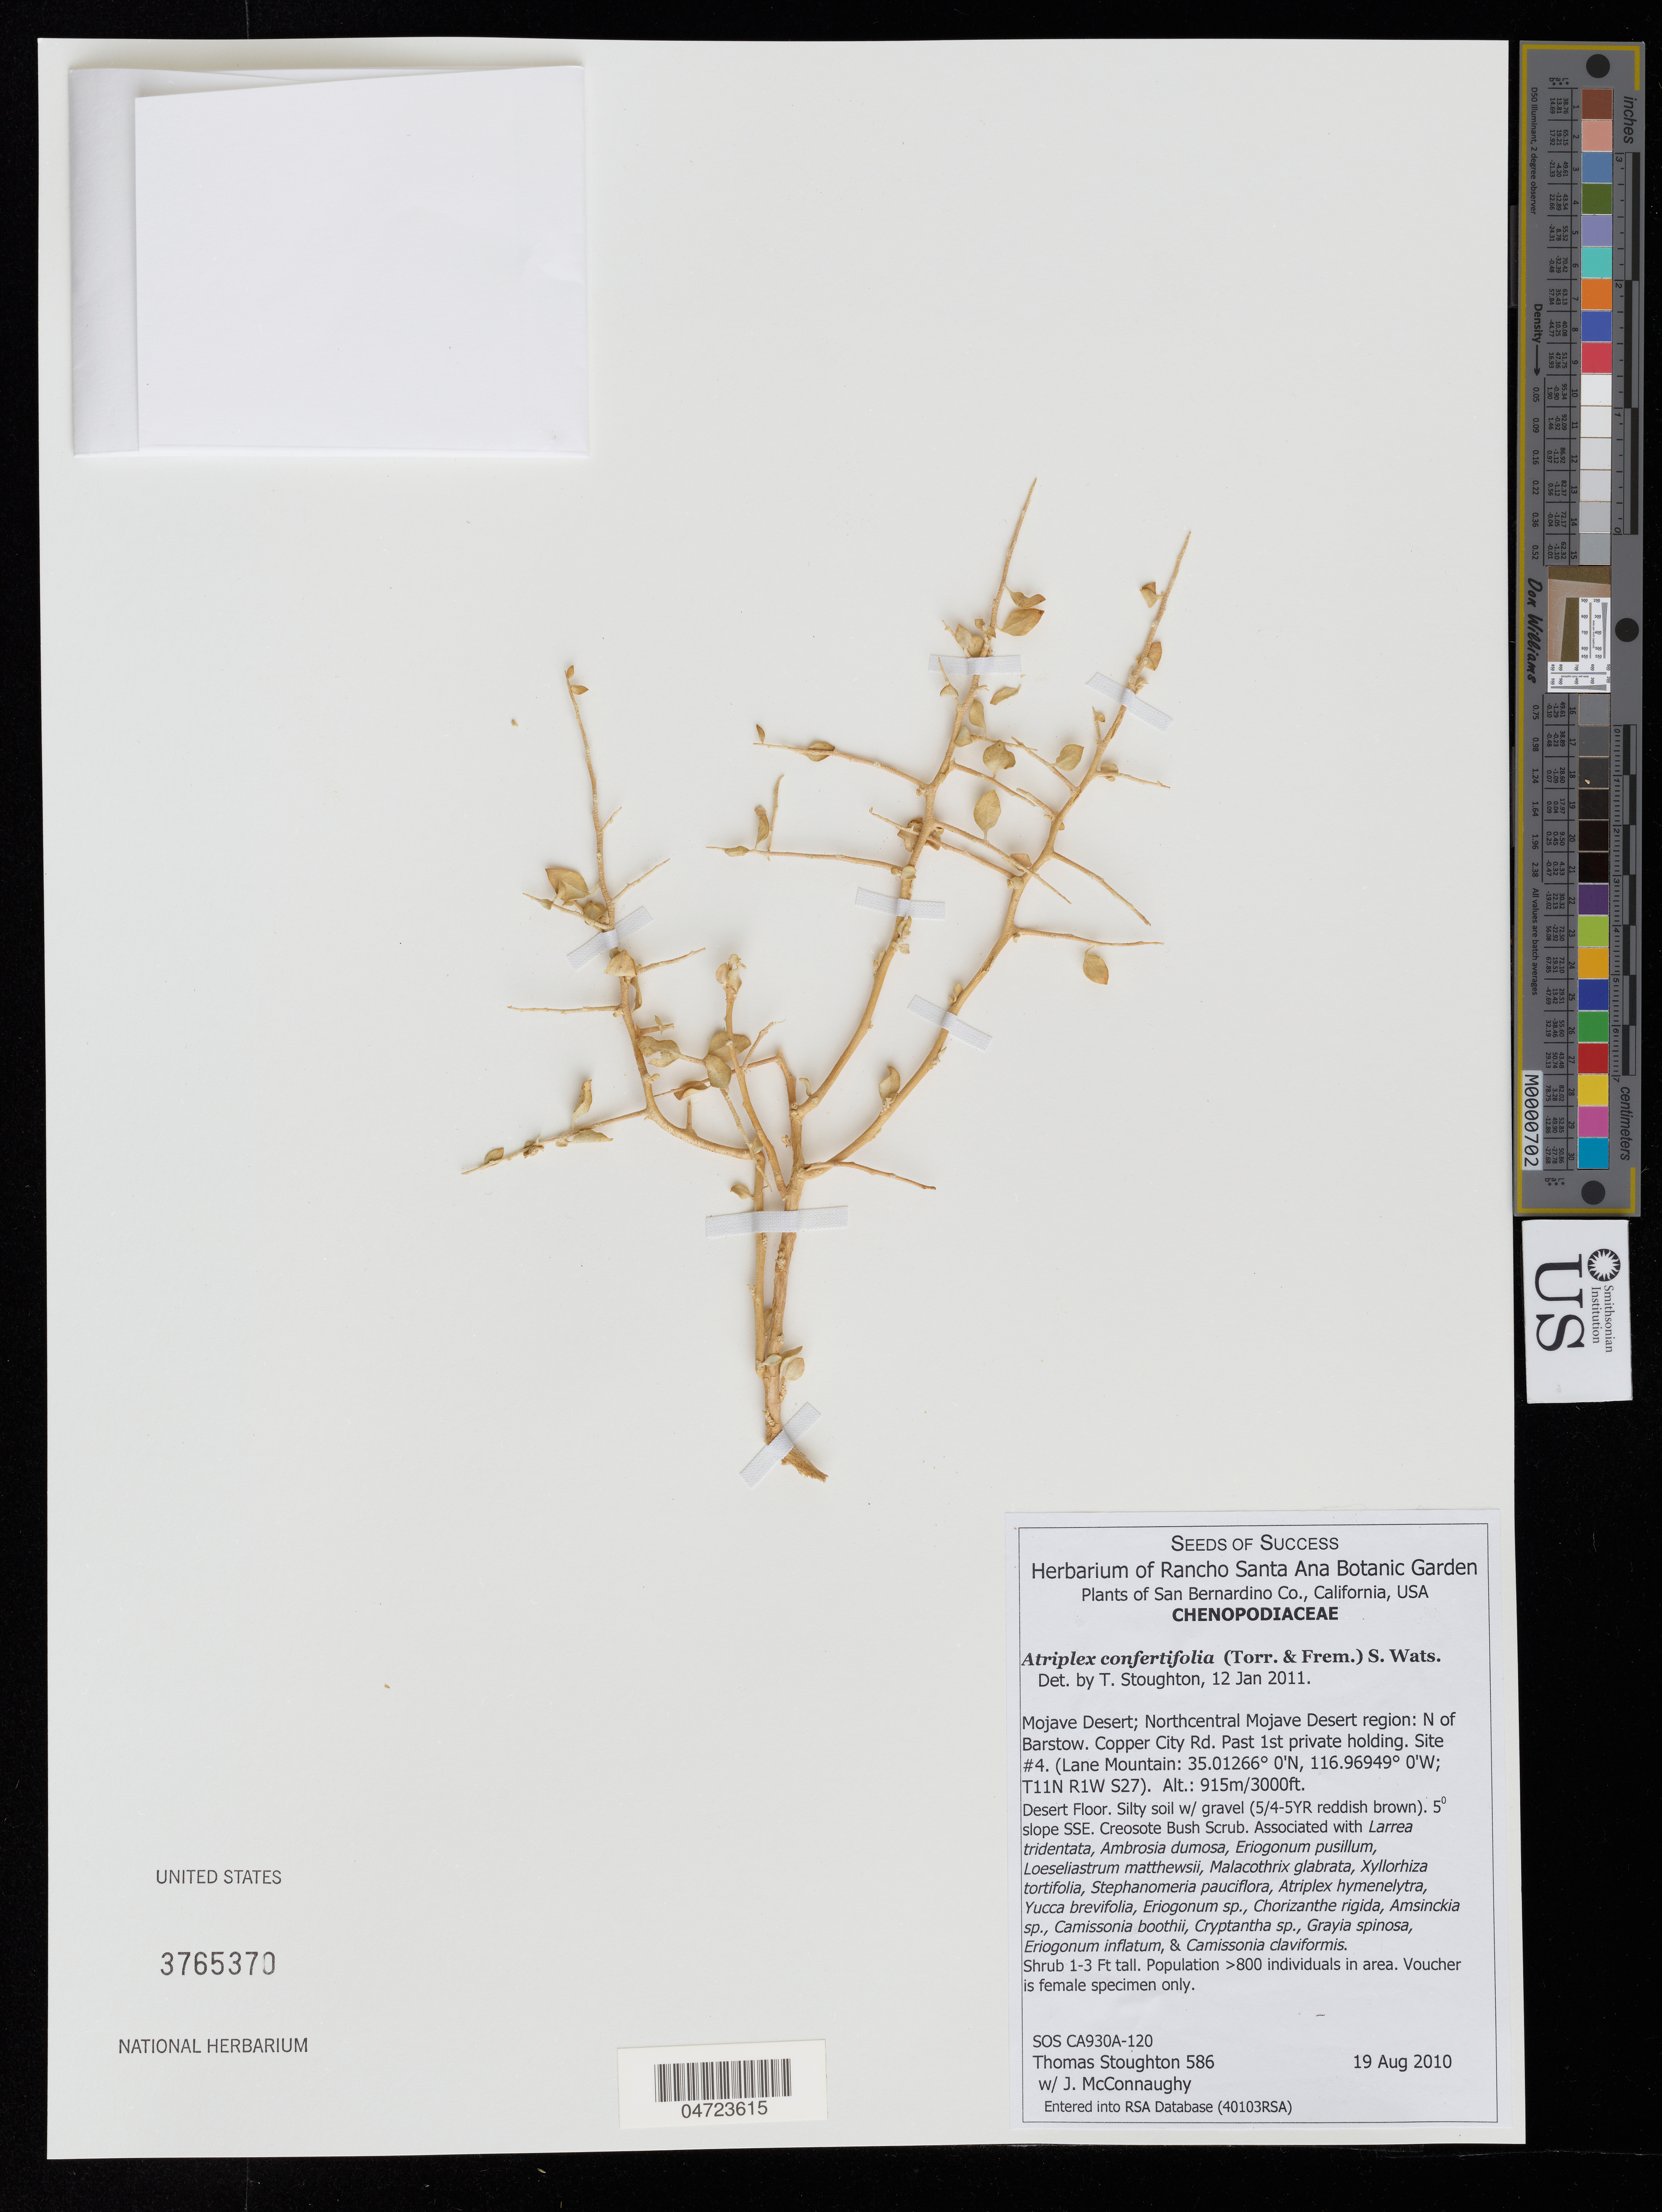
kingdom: Plantae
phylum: Tracheophyta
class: Magnoliopsida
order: Caryophyllales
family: Amaranthaceae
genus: Atriplex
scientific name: Atriplex confertifolia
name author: (Torr. & Frém.) S. Watson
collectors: T. Stoughton & J. McConnaughy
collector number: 586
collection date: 2010-08-19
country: United States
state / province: California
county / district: San Bernardino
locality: San Bernardino Co. Mojave Desert; Northcentral Mojave Desert region: N of Barstow. Copper City Rd. Past 1st private holding. Site #4. (Lane Mountain: T11N R1W S27). Desert Floor. 5º slope SSE.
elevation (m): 915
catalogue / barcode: US 3765370